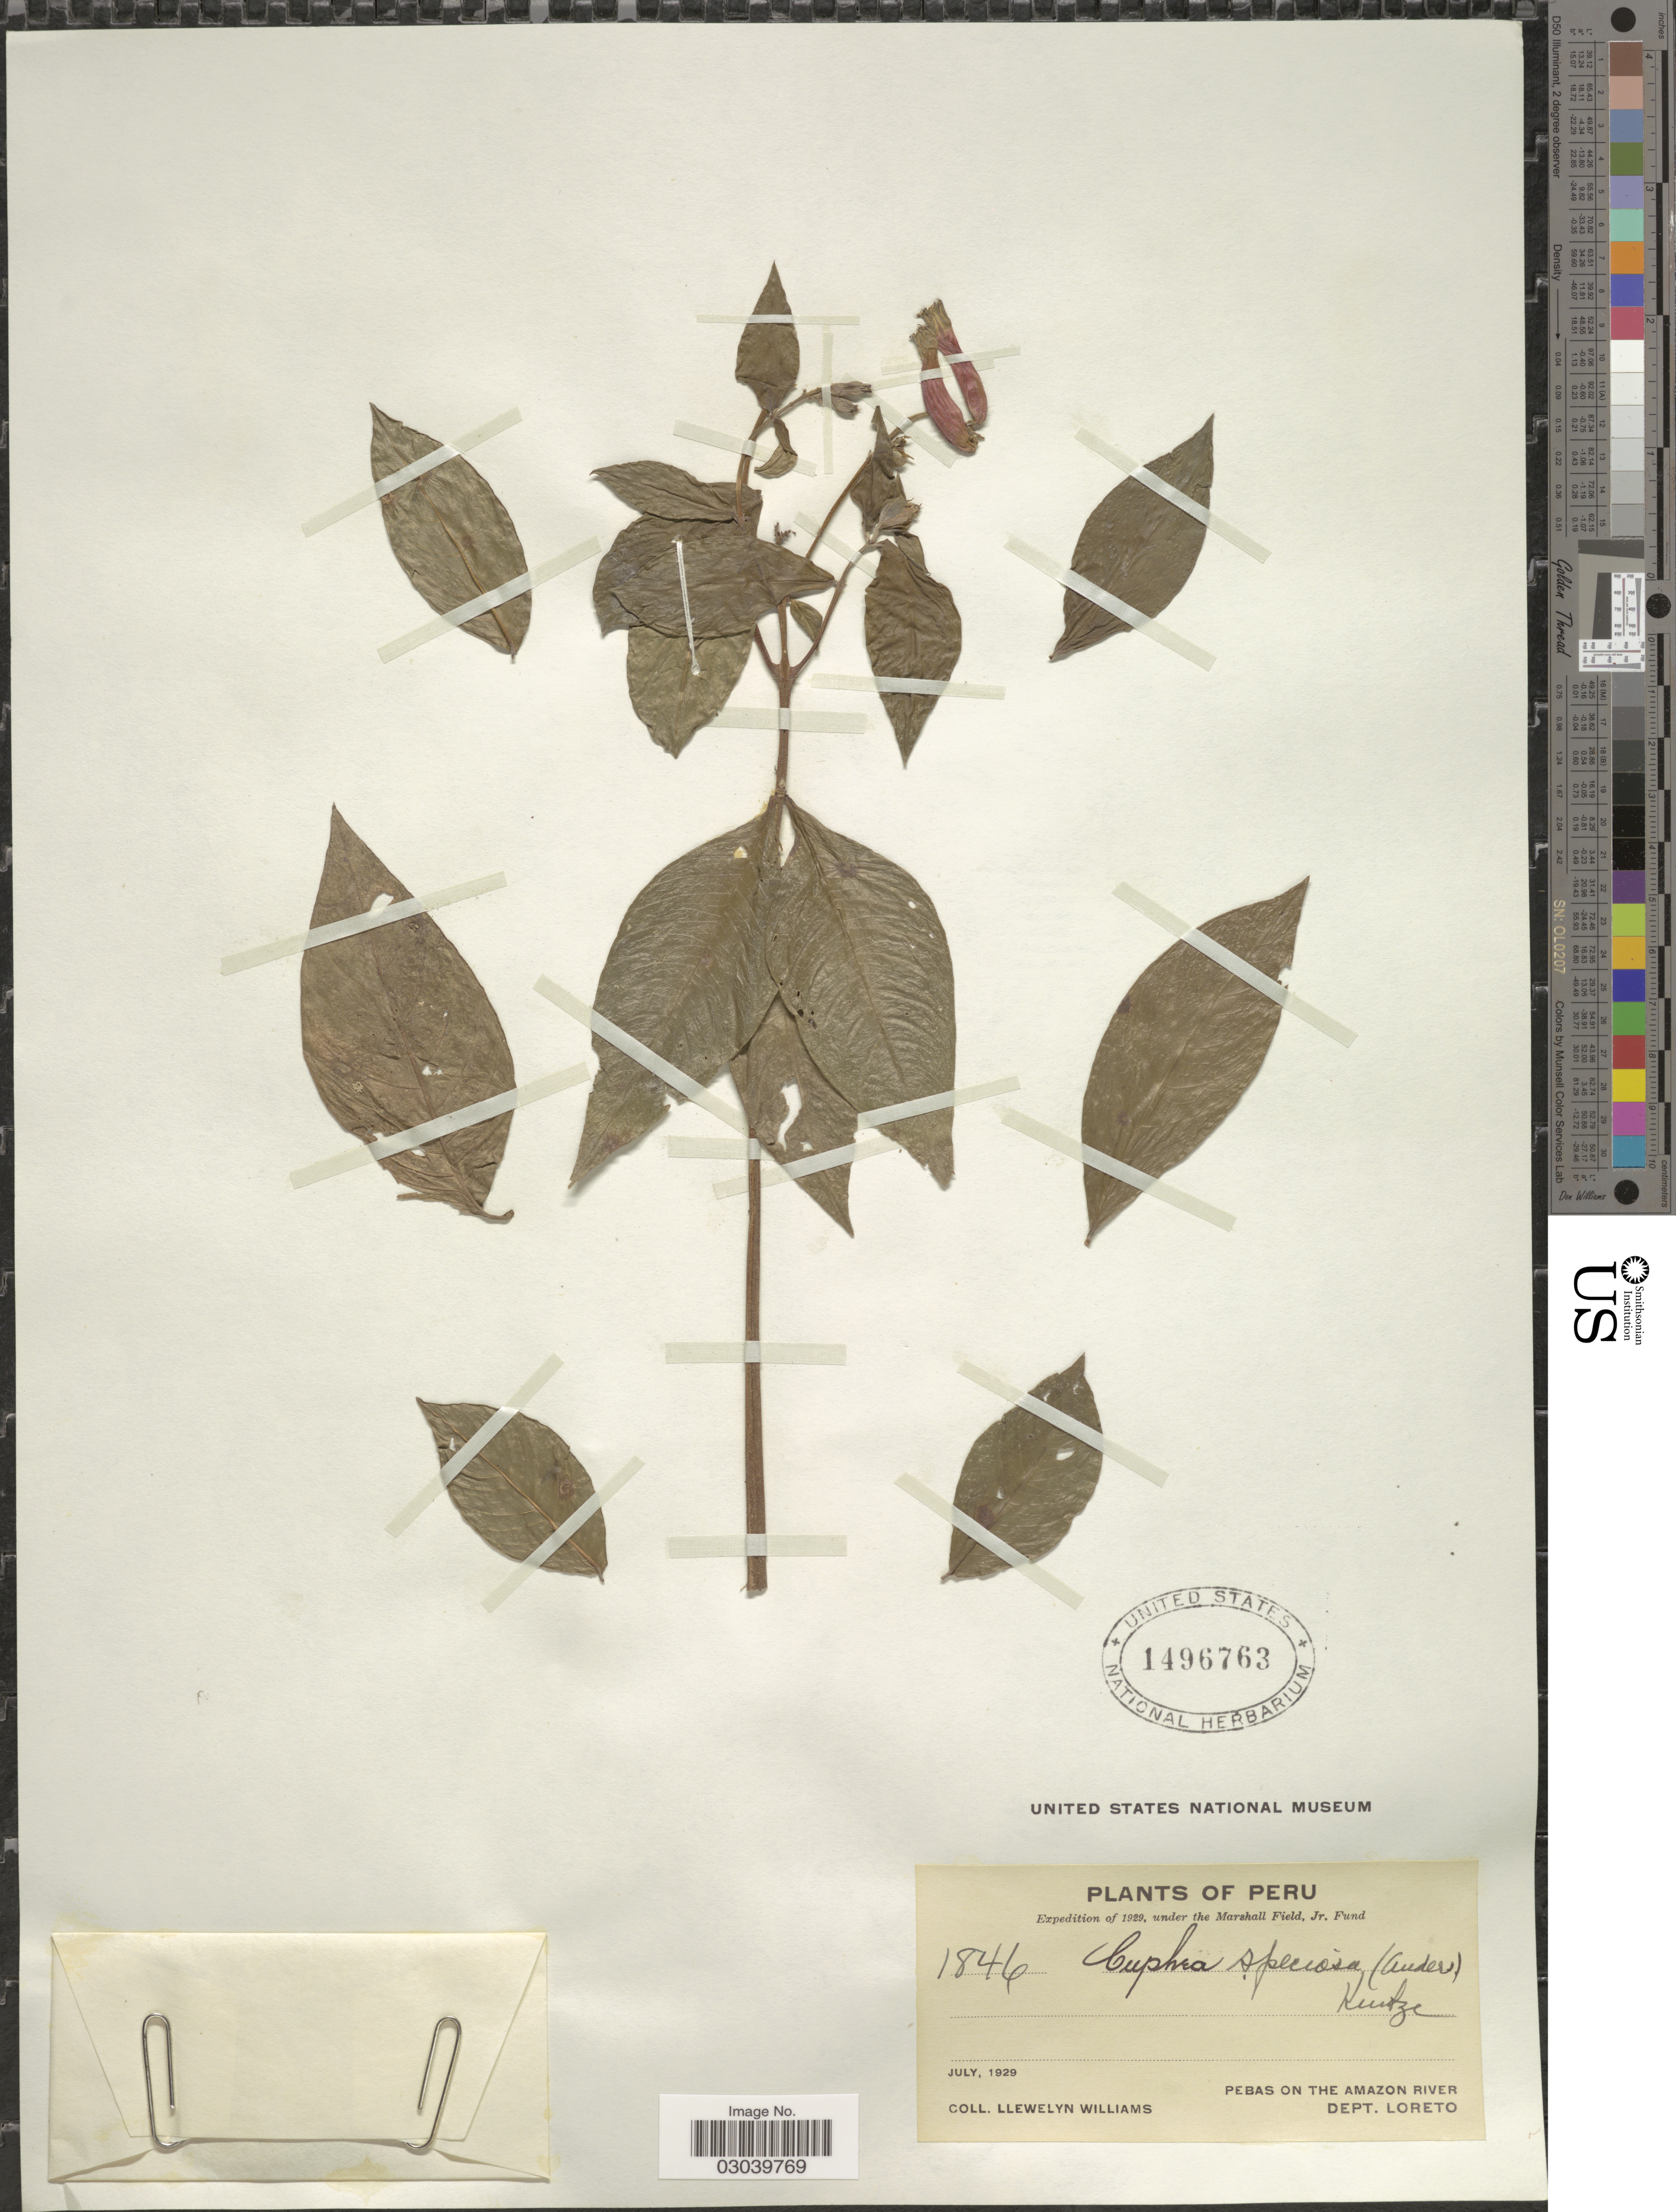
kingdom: Plantae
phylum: Tracheophyta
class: Magnoliopsida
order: Myrtales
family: Lythraceae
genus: Cuphea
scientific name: Cuphea melvilla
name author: Lindl.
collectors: Ll. Williams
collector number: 1846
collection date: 1929-07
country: Peru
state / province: Loreto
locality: Pebas on the Amazon River, Dept. Loreto.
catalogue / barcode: US 1496763